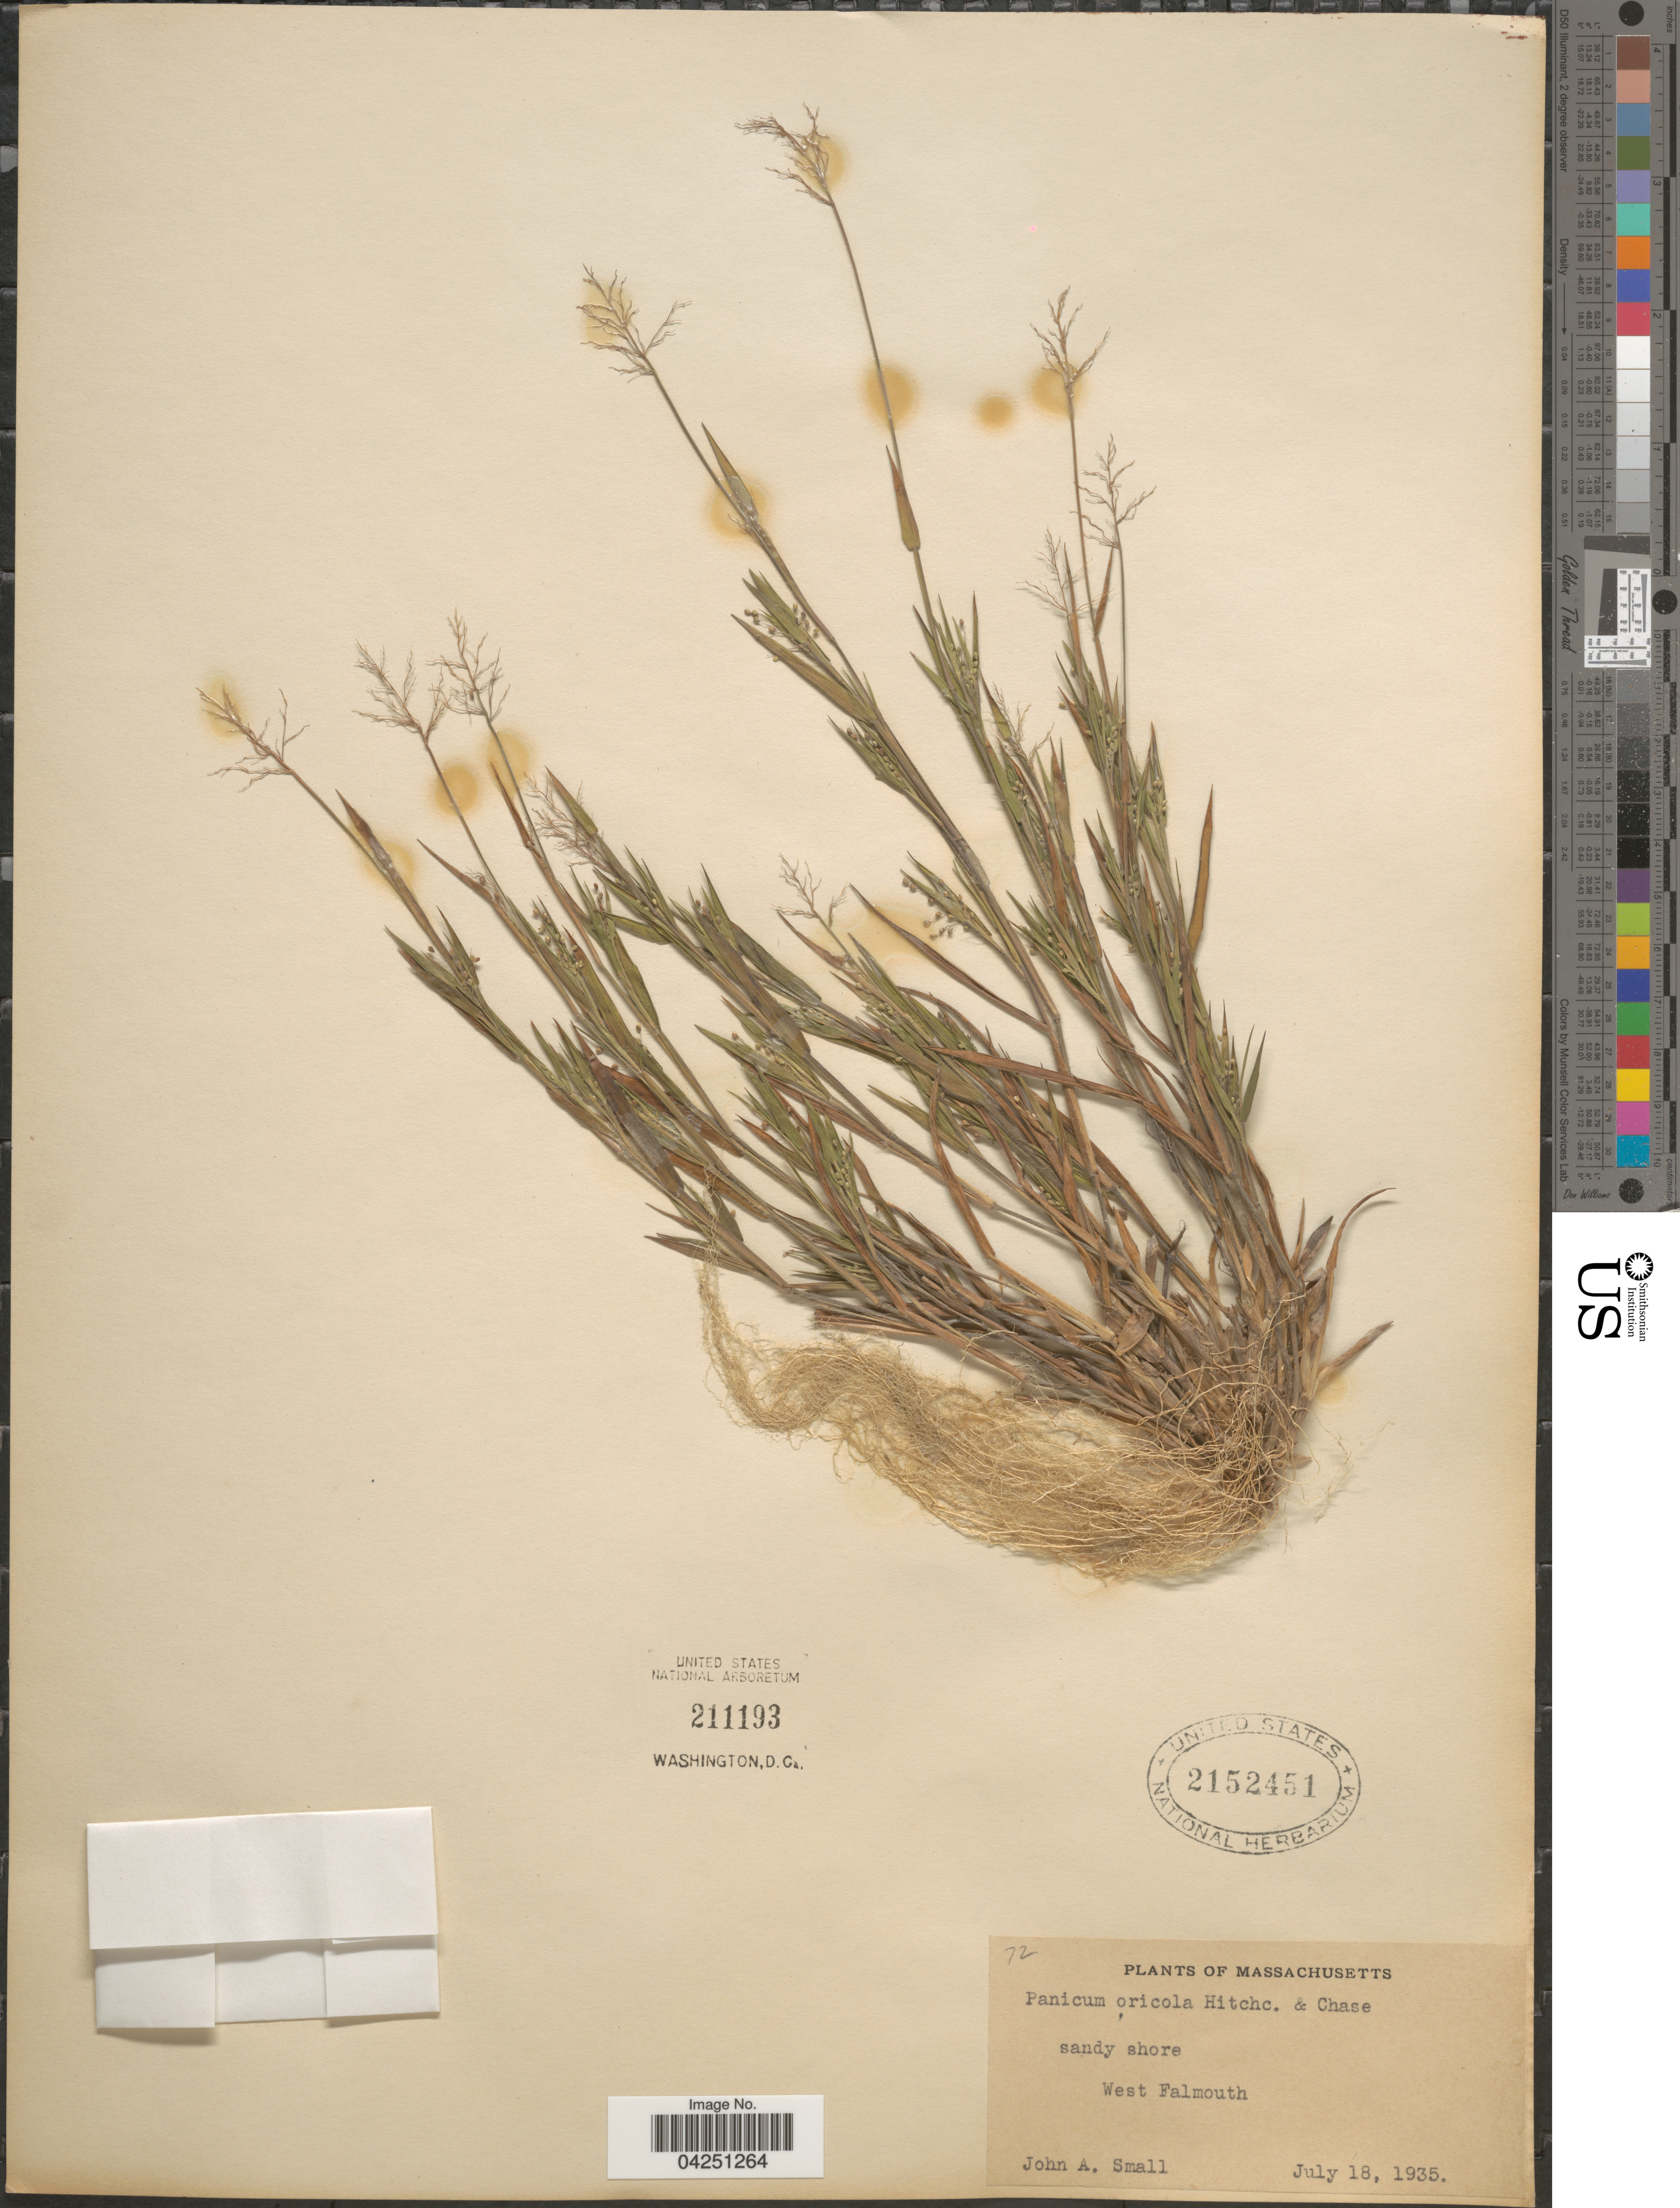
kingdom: Plantae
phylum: Tracheophyta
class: Liliopsida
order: Poales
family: Poaceae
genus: Dichanthelium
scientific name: Dichanthelium acuminatum var. acuminatum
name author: (Sw.) Gould & C.A. Clark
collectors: J. Small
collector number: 72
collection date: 1935-07-18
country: United States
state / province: Massachusetts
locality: West Falmouth.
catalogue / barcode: US 2152451